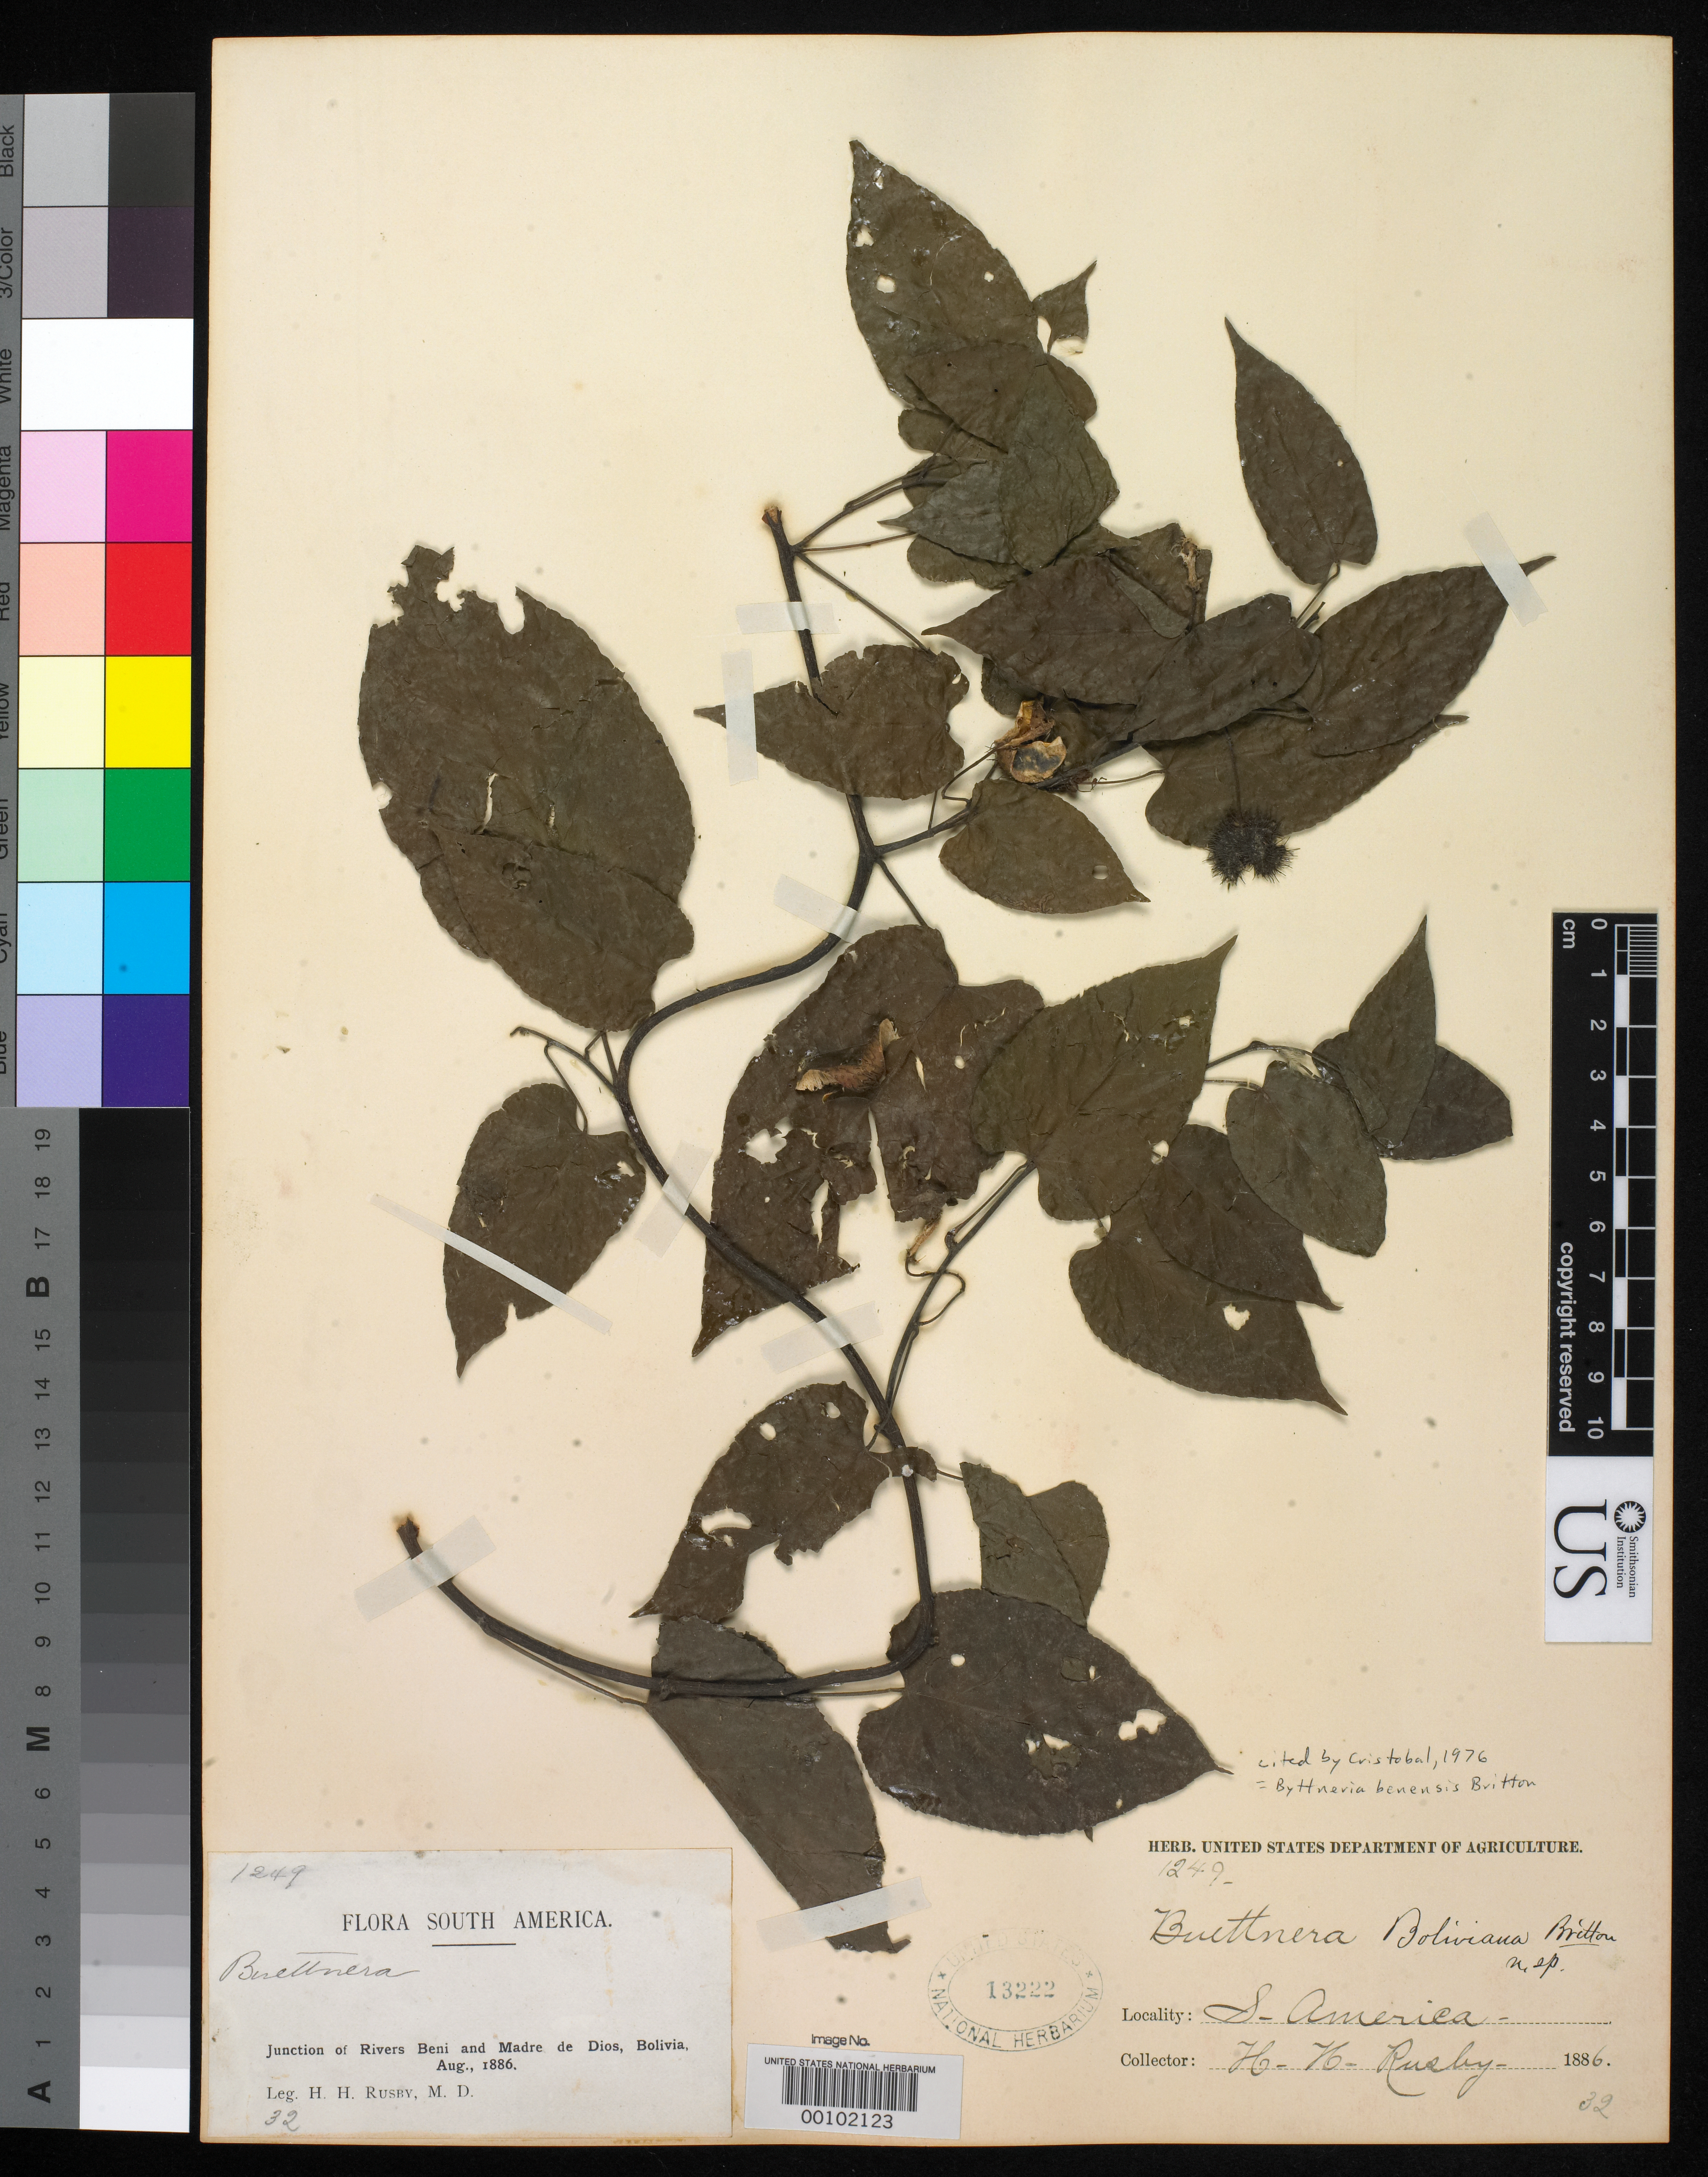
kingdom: Plantae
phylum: Tracheophyta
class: Magnoliopsida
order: Malvales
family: Malvaceae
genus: Byttneria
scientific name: Byttneria boliviana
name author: Britton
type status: Isotype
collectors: H. H. Rusby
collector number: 1249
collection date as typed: Aug., 1886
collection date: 1886-08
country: Bolivia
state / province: Beni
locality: Junction of Rivers Beni and Madre de Dios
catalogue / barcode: US 13222